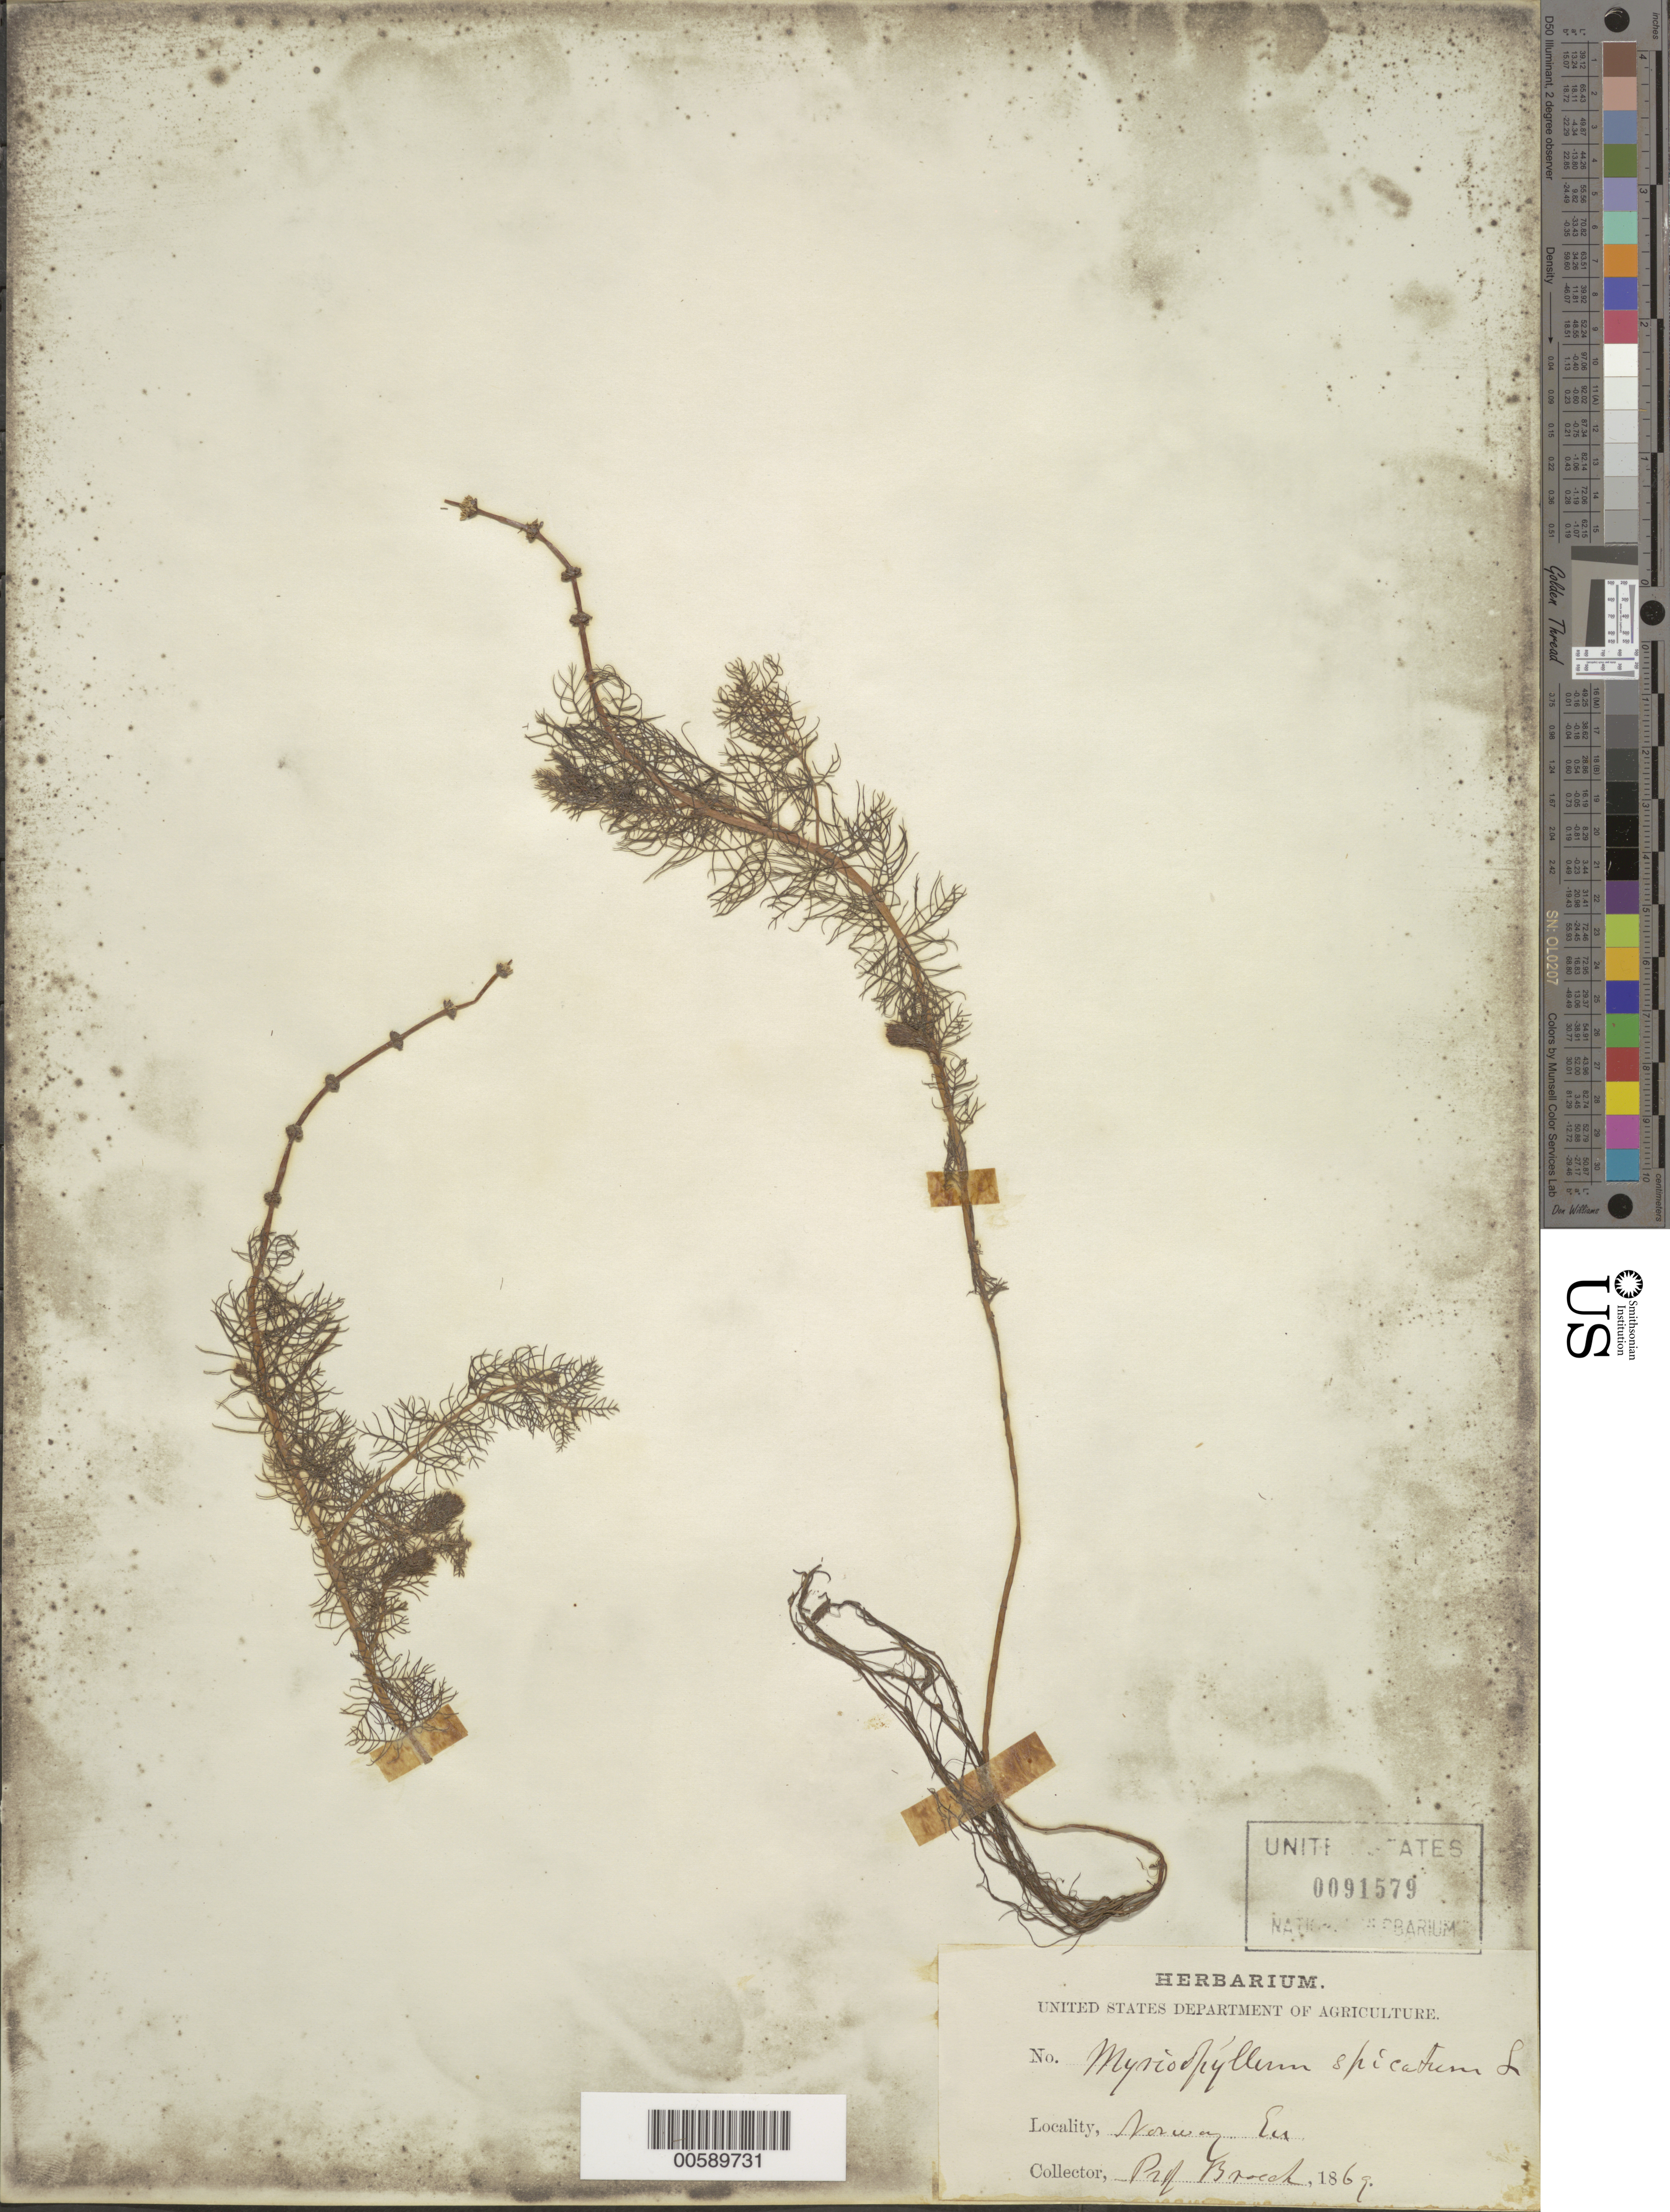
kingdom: Plantae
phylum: Tracheophyta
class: Magnoliopsida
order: Saxifragales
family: Haloragaceae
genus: Myriophyllum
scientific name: Myriophyllum spicatum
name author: L.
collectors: -. Broch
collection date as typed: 1869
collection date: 1869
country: Norway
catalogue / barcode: US 91579